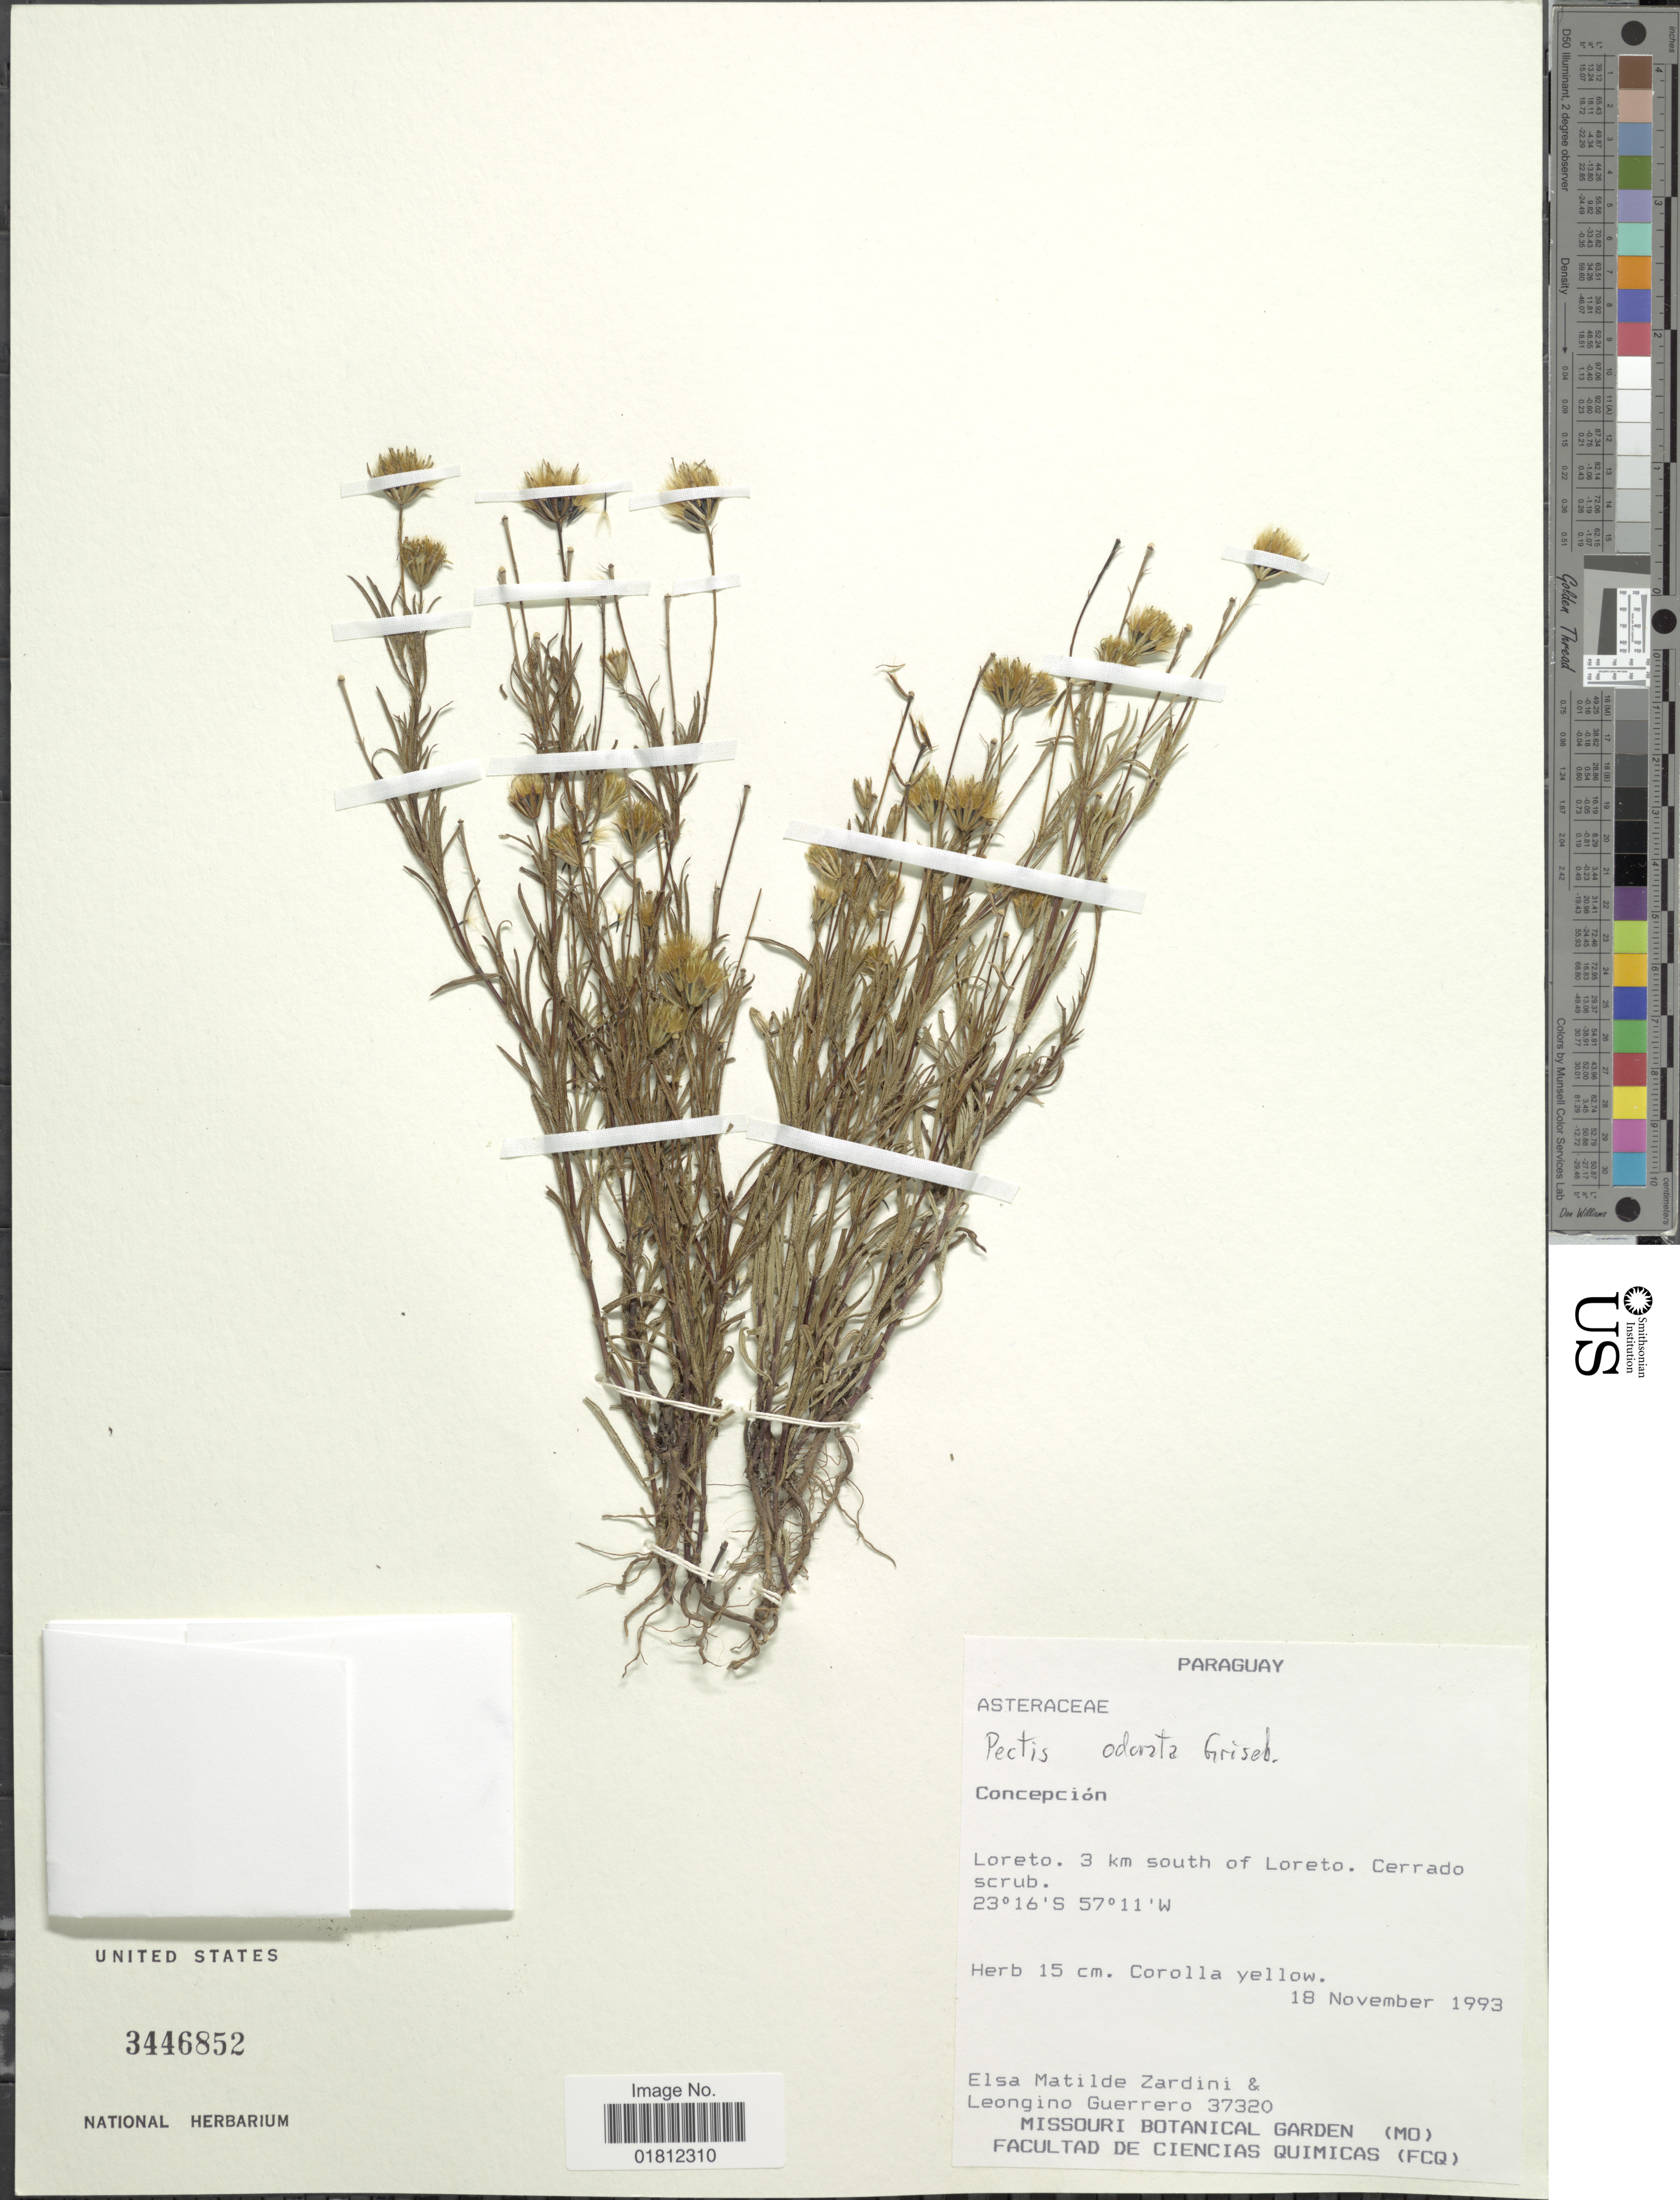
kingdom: Plantae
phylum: Tracheophyta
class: Magnoliopsida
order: Asterales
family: Asteraceae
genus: Pectis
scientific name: Pectis odorata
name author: Griseb.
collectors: E. M. Zardini & L. Guerrero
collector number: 37320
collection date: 1993-11-18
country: Paraguay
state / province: Concepcion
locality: Concepcion, Loreto. 3 km south of Loreto. Cerrado.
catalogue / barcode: US 3446852